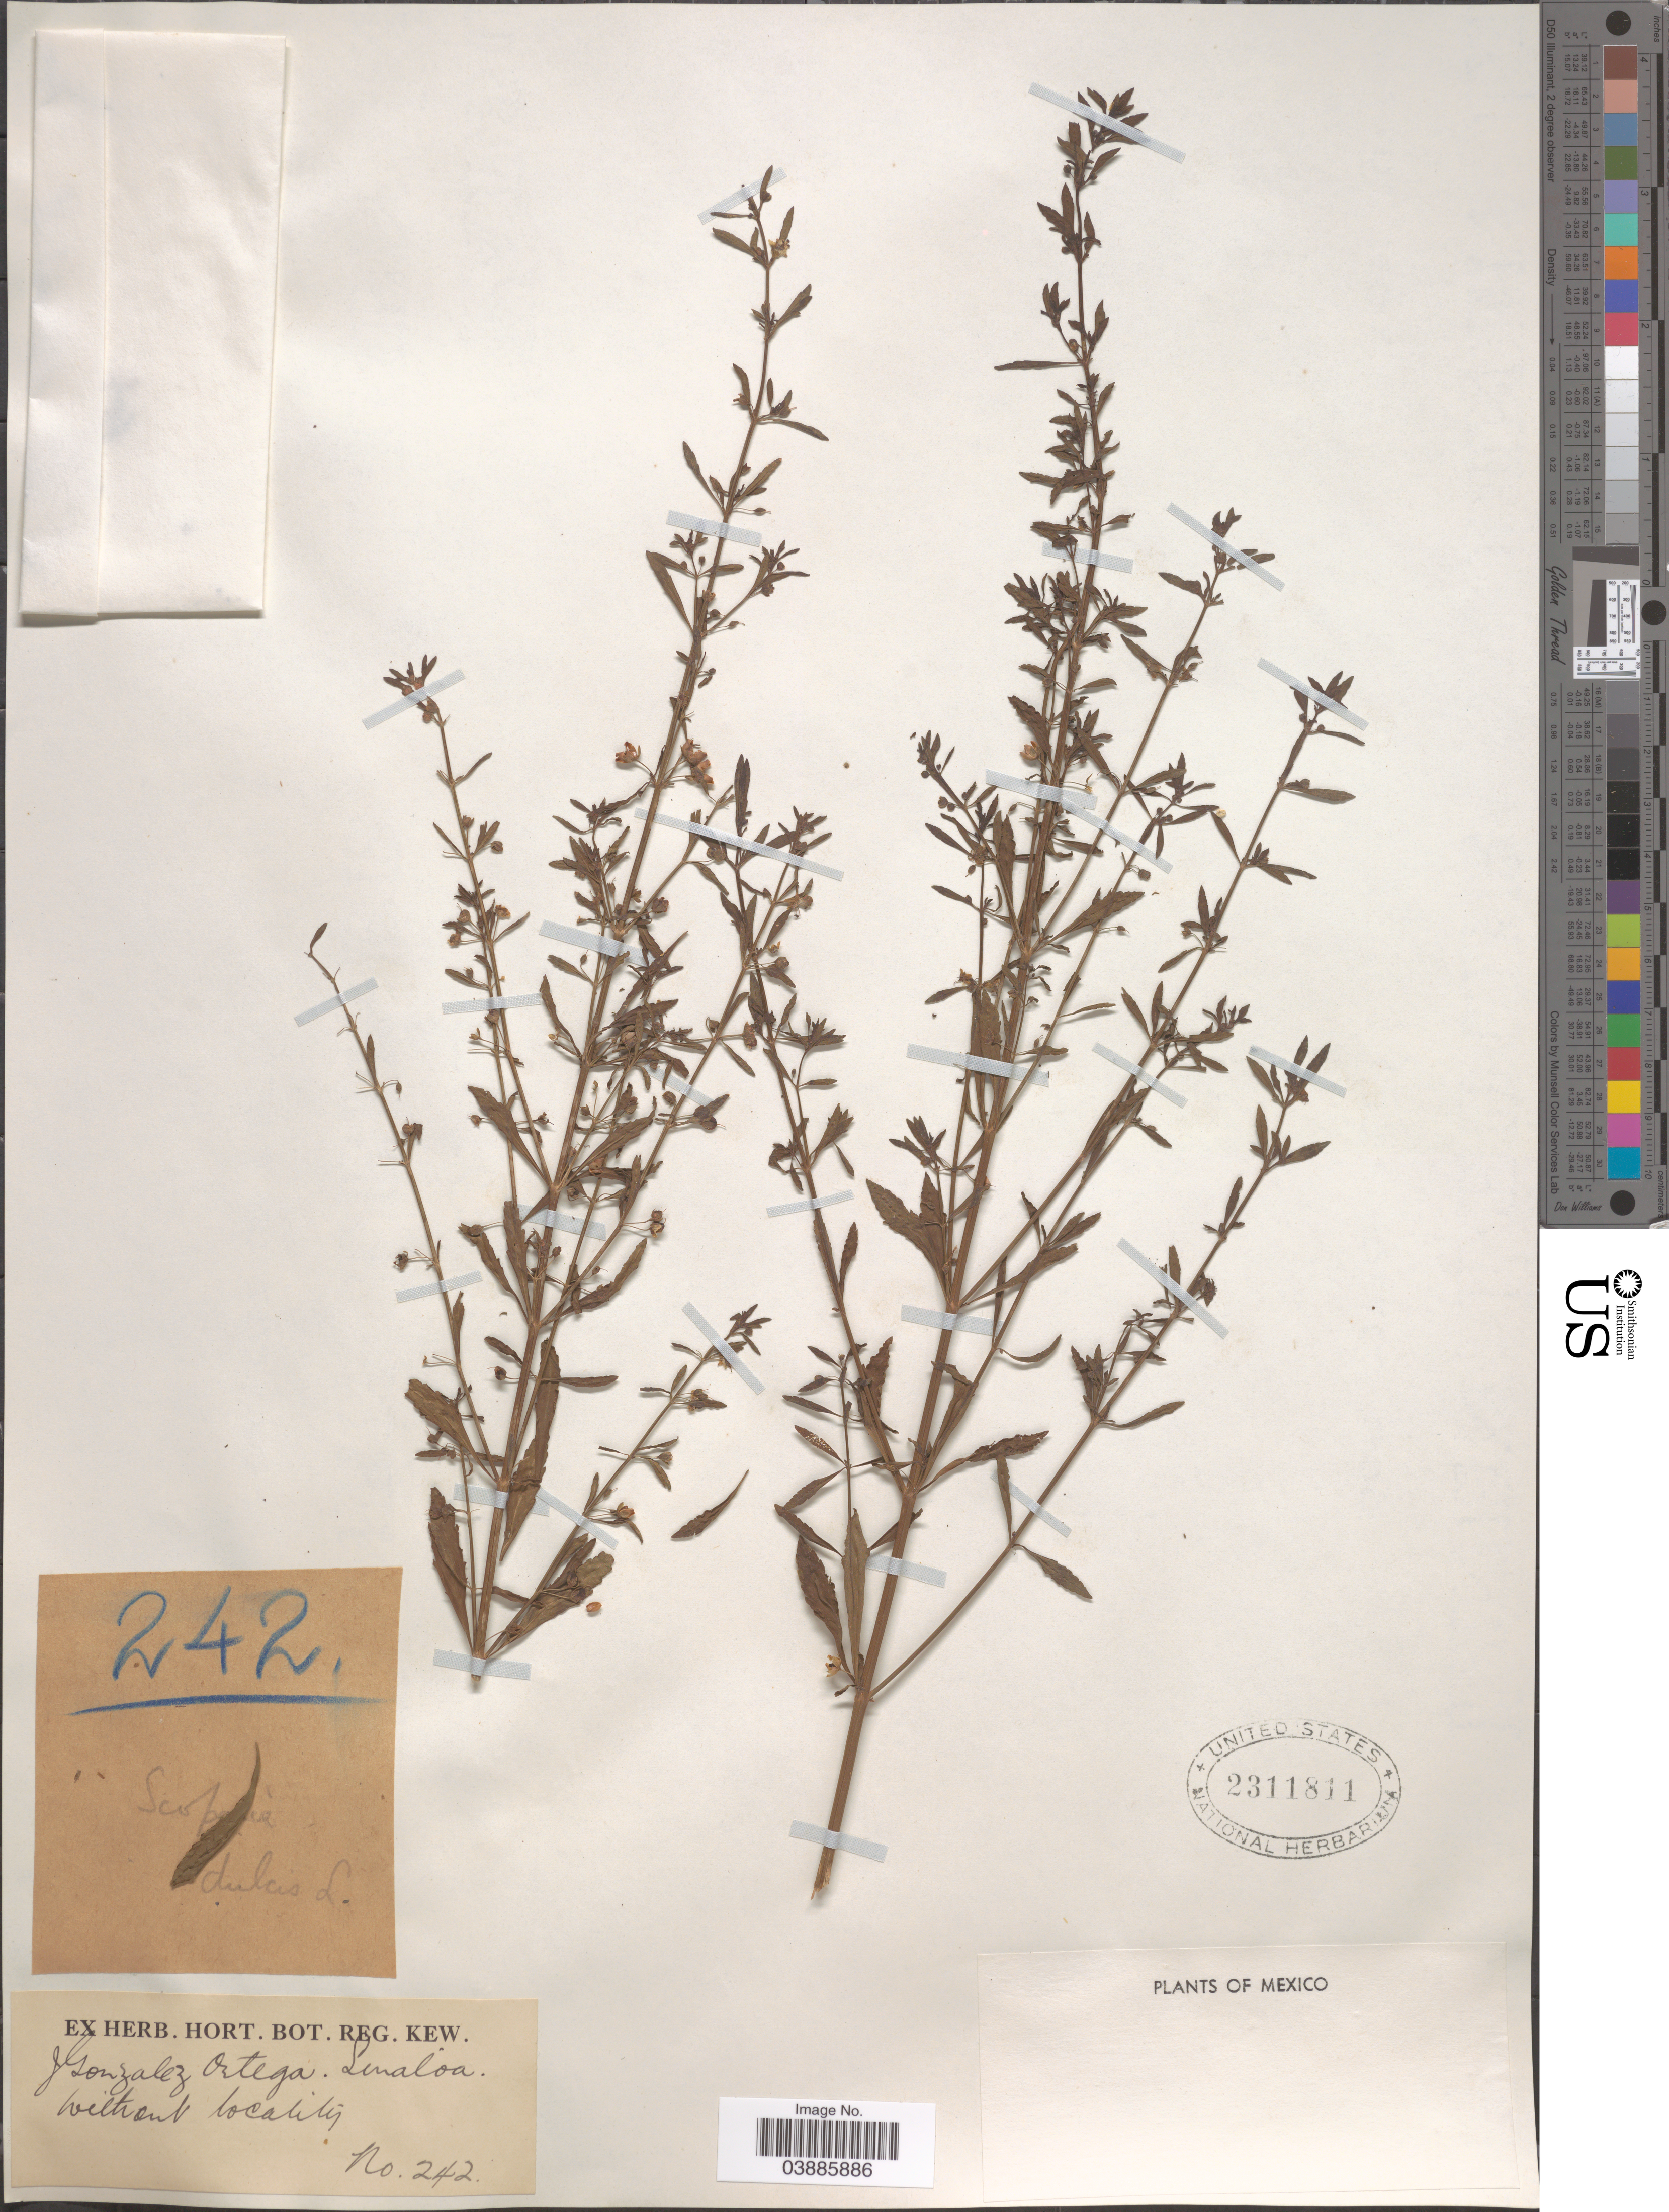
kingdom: Plantae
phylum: Tracheophyta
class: Magnoliopsida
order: Lamiales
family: Plantaginaceae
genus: Scoparia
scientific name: Scoparia dulcis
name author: L.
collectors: J. Ortega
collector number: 242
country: Mexico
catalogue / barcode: US 2311811